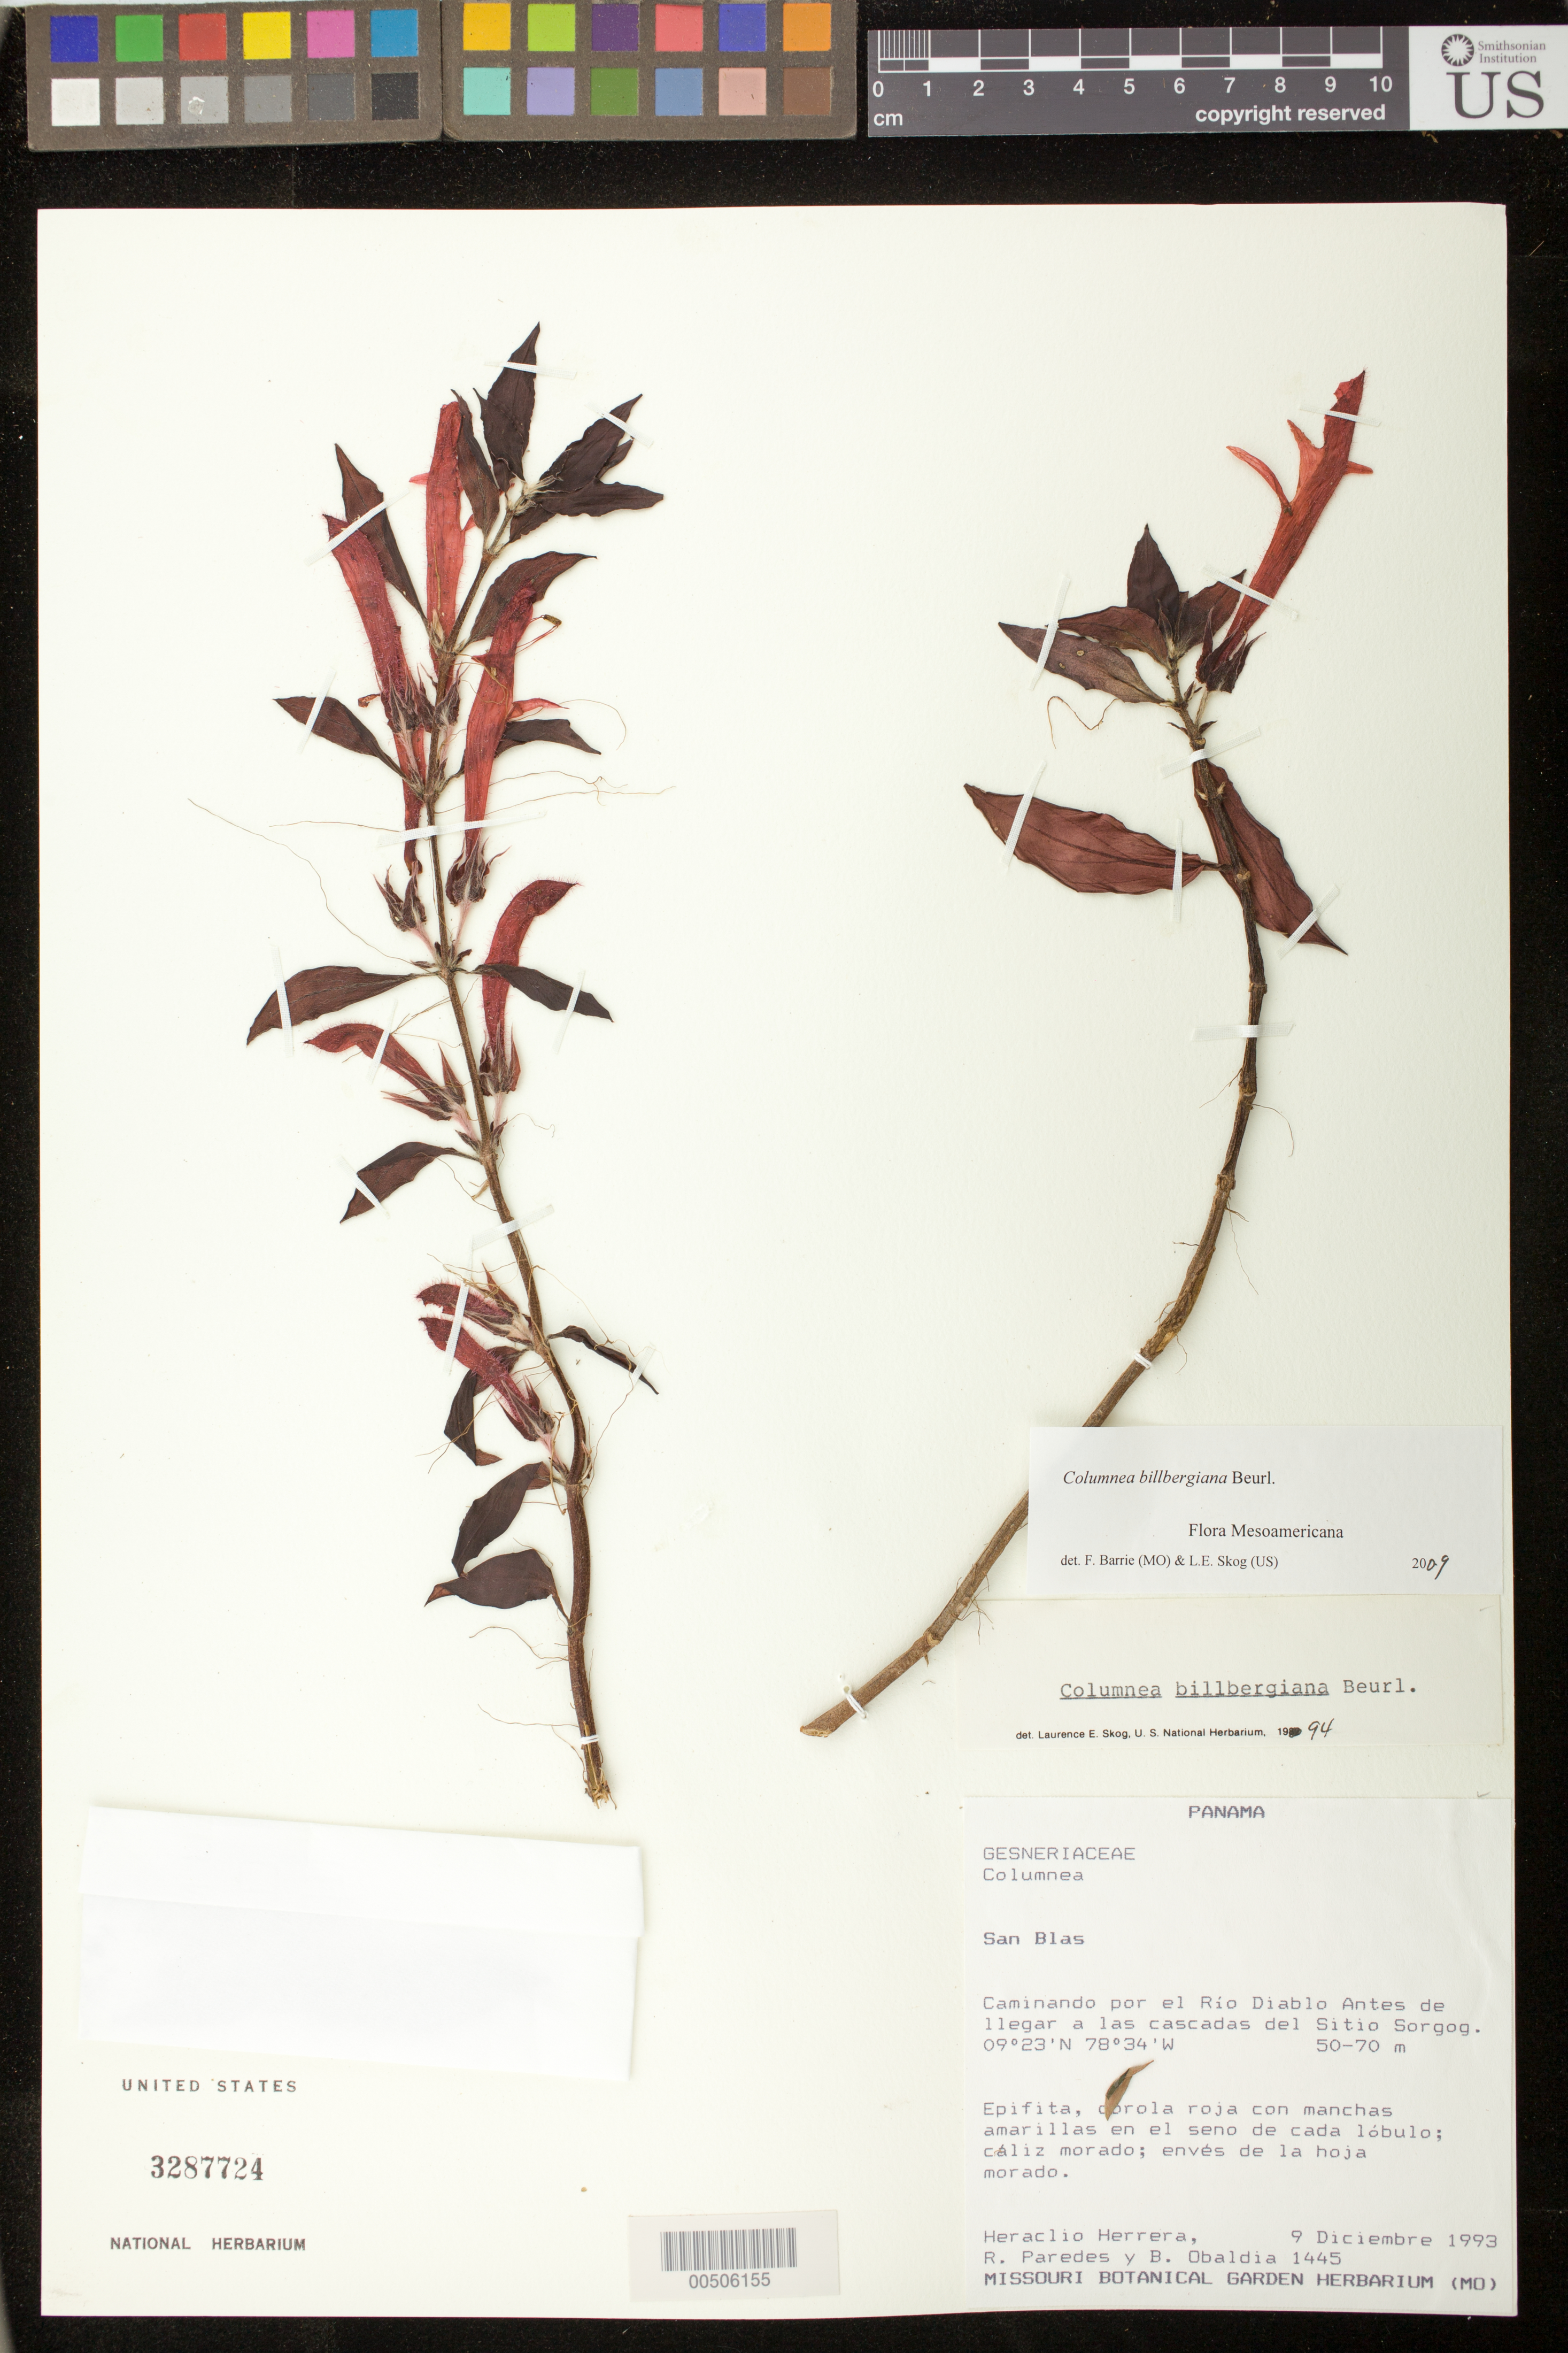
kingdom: Plantae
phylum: Tracheophyta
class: Magnoliopsida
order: Lamiales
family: Gesneriaceae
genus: Columnea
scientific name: Columnea billbergiana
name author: Beurl.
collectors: H. Herrera, R. Paredes & B. Obaldia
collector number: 1445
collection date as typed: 09 Dec 1993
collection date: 1993-12-09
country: Panama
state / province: Kuna Yala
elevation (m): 50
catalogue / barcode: US 3287724